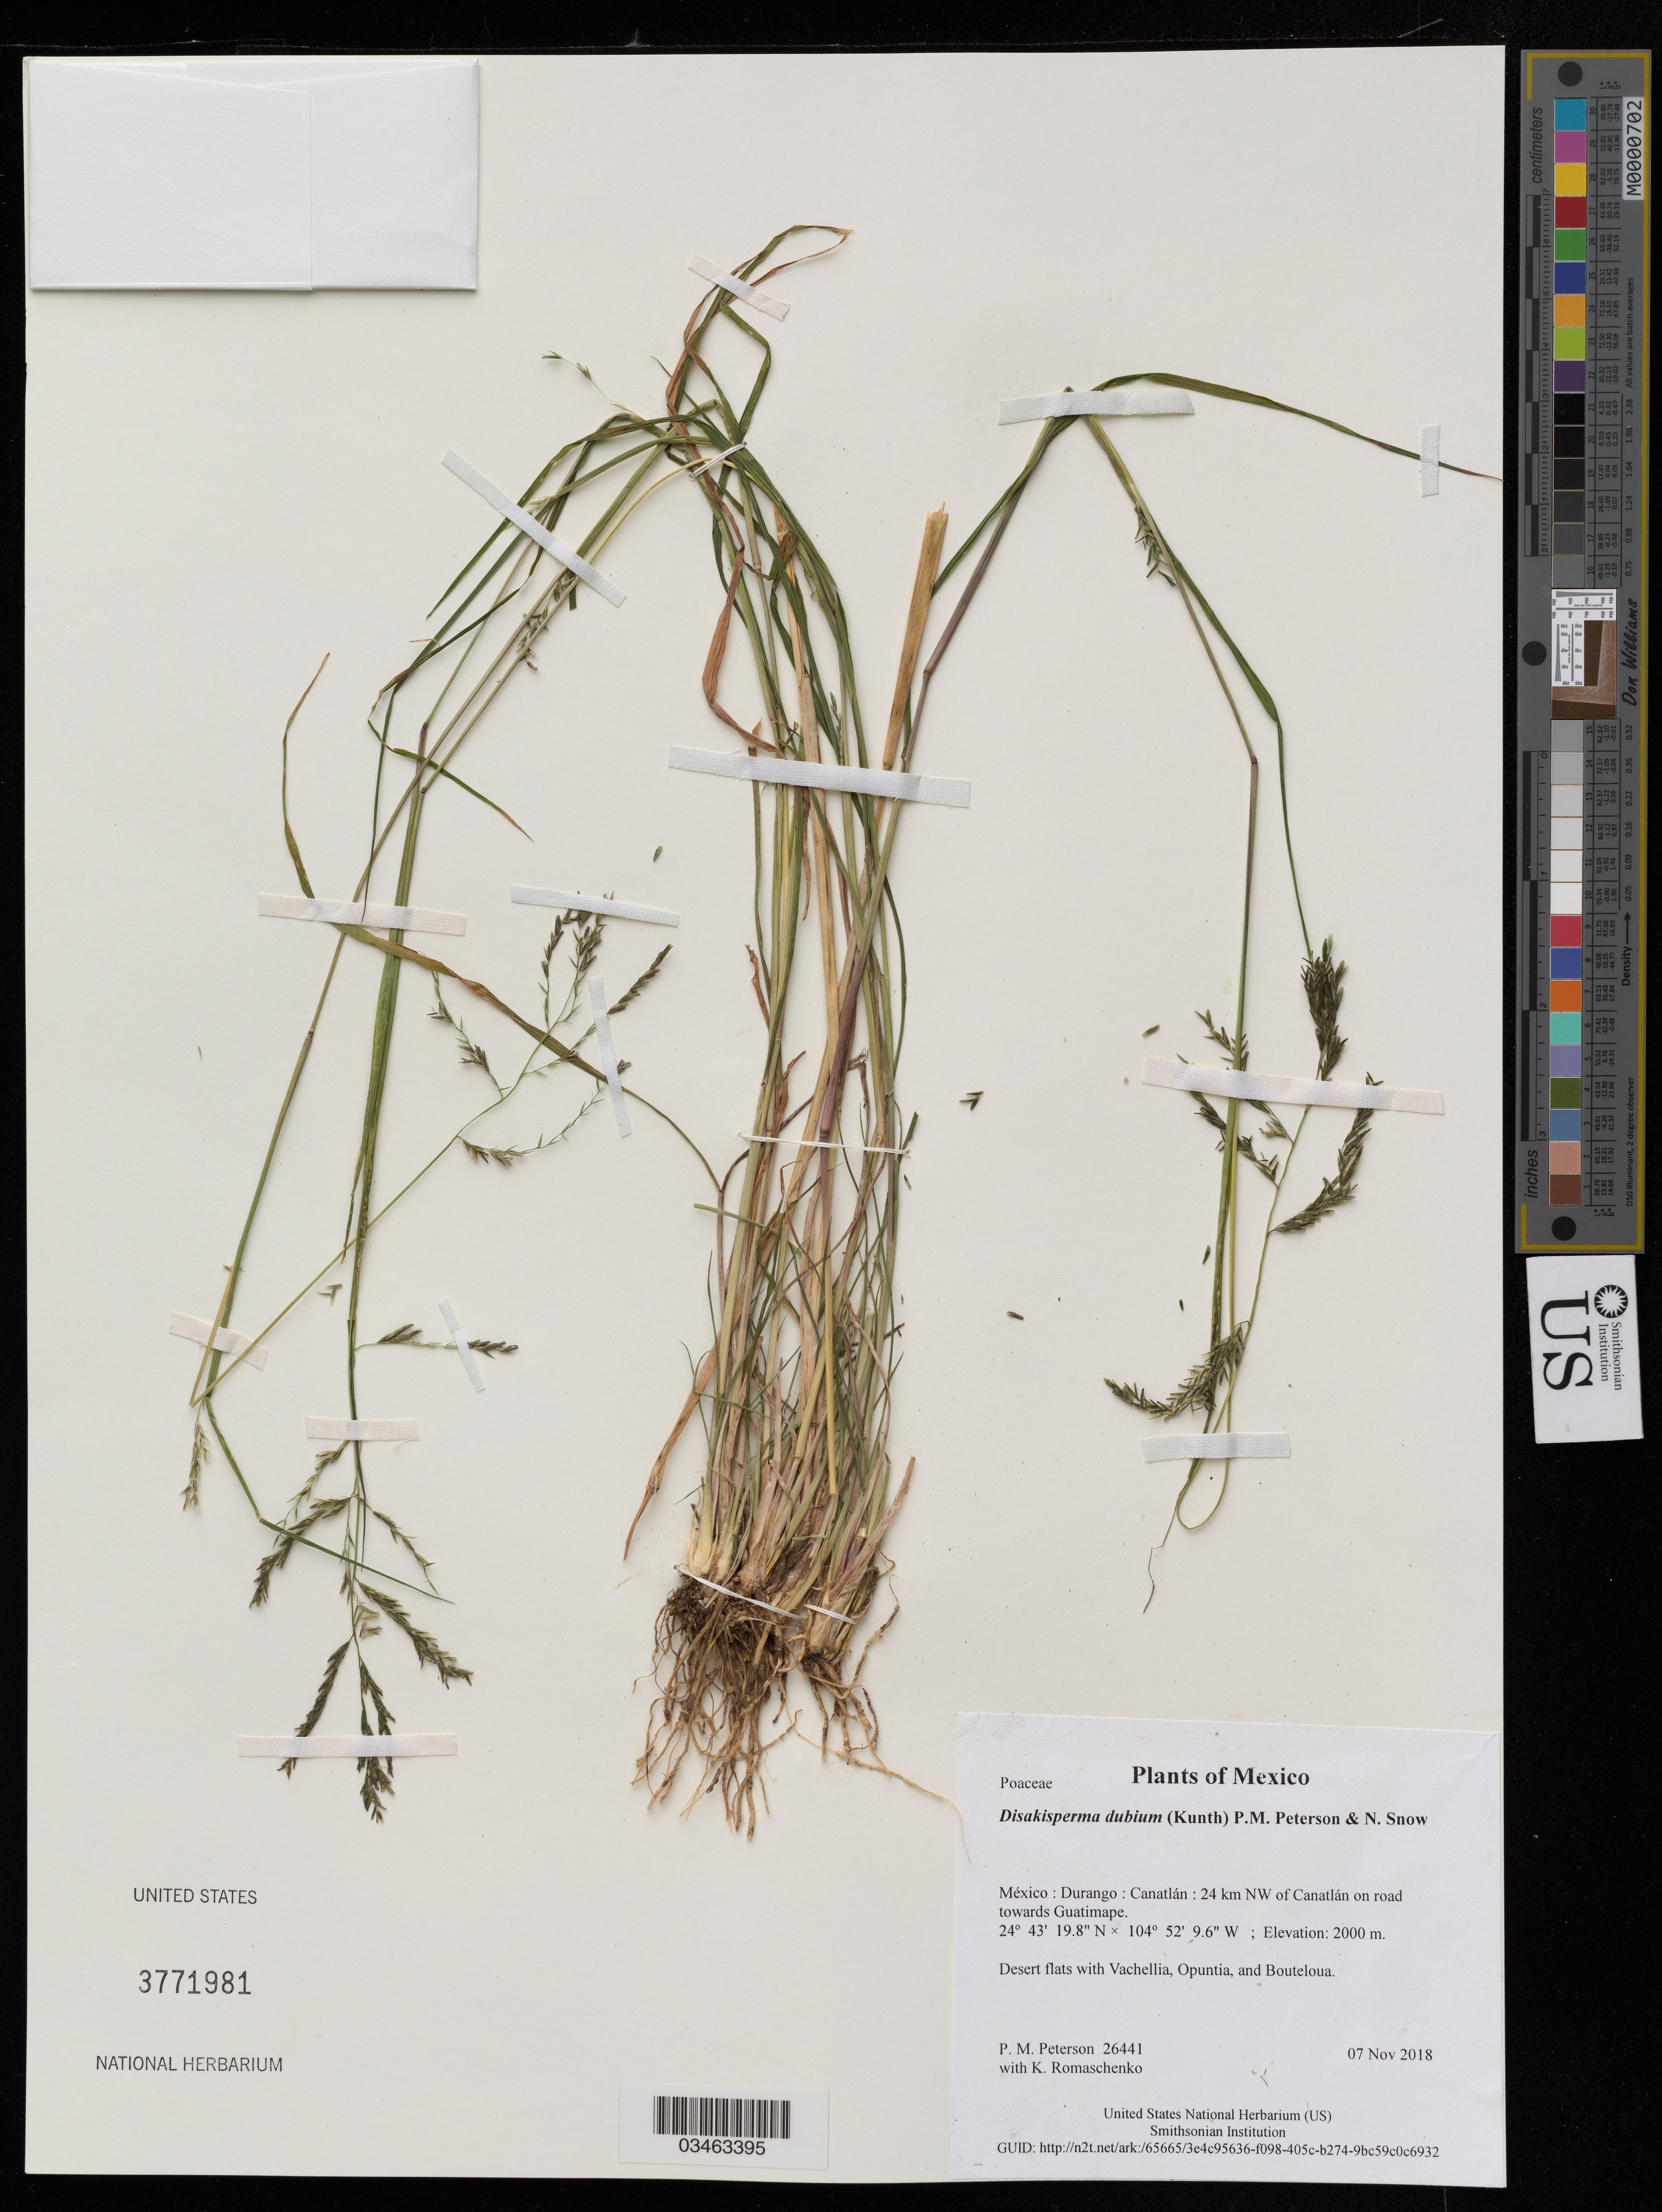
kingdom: Plantae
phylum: Tracheophyta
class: Liliopsida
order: Poales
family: Poaceae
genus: Disakisperma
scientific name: Disakisperma dubium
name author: (Kunth) P.M. Peterson & N. Snow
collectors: P. M. Peterson & K. Romaschenko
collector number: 26441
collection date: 2018-11-07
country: México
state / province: Durango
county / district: Canatlán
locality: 24 km NW of Canatlán on road towards Guatimape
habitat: Desert flats with Vachellia, Opuntia, and Bouteloua.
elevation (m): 2000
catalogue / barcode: US 3771981